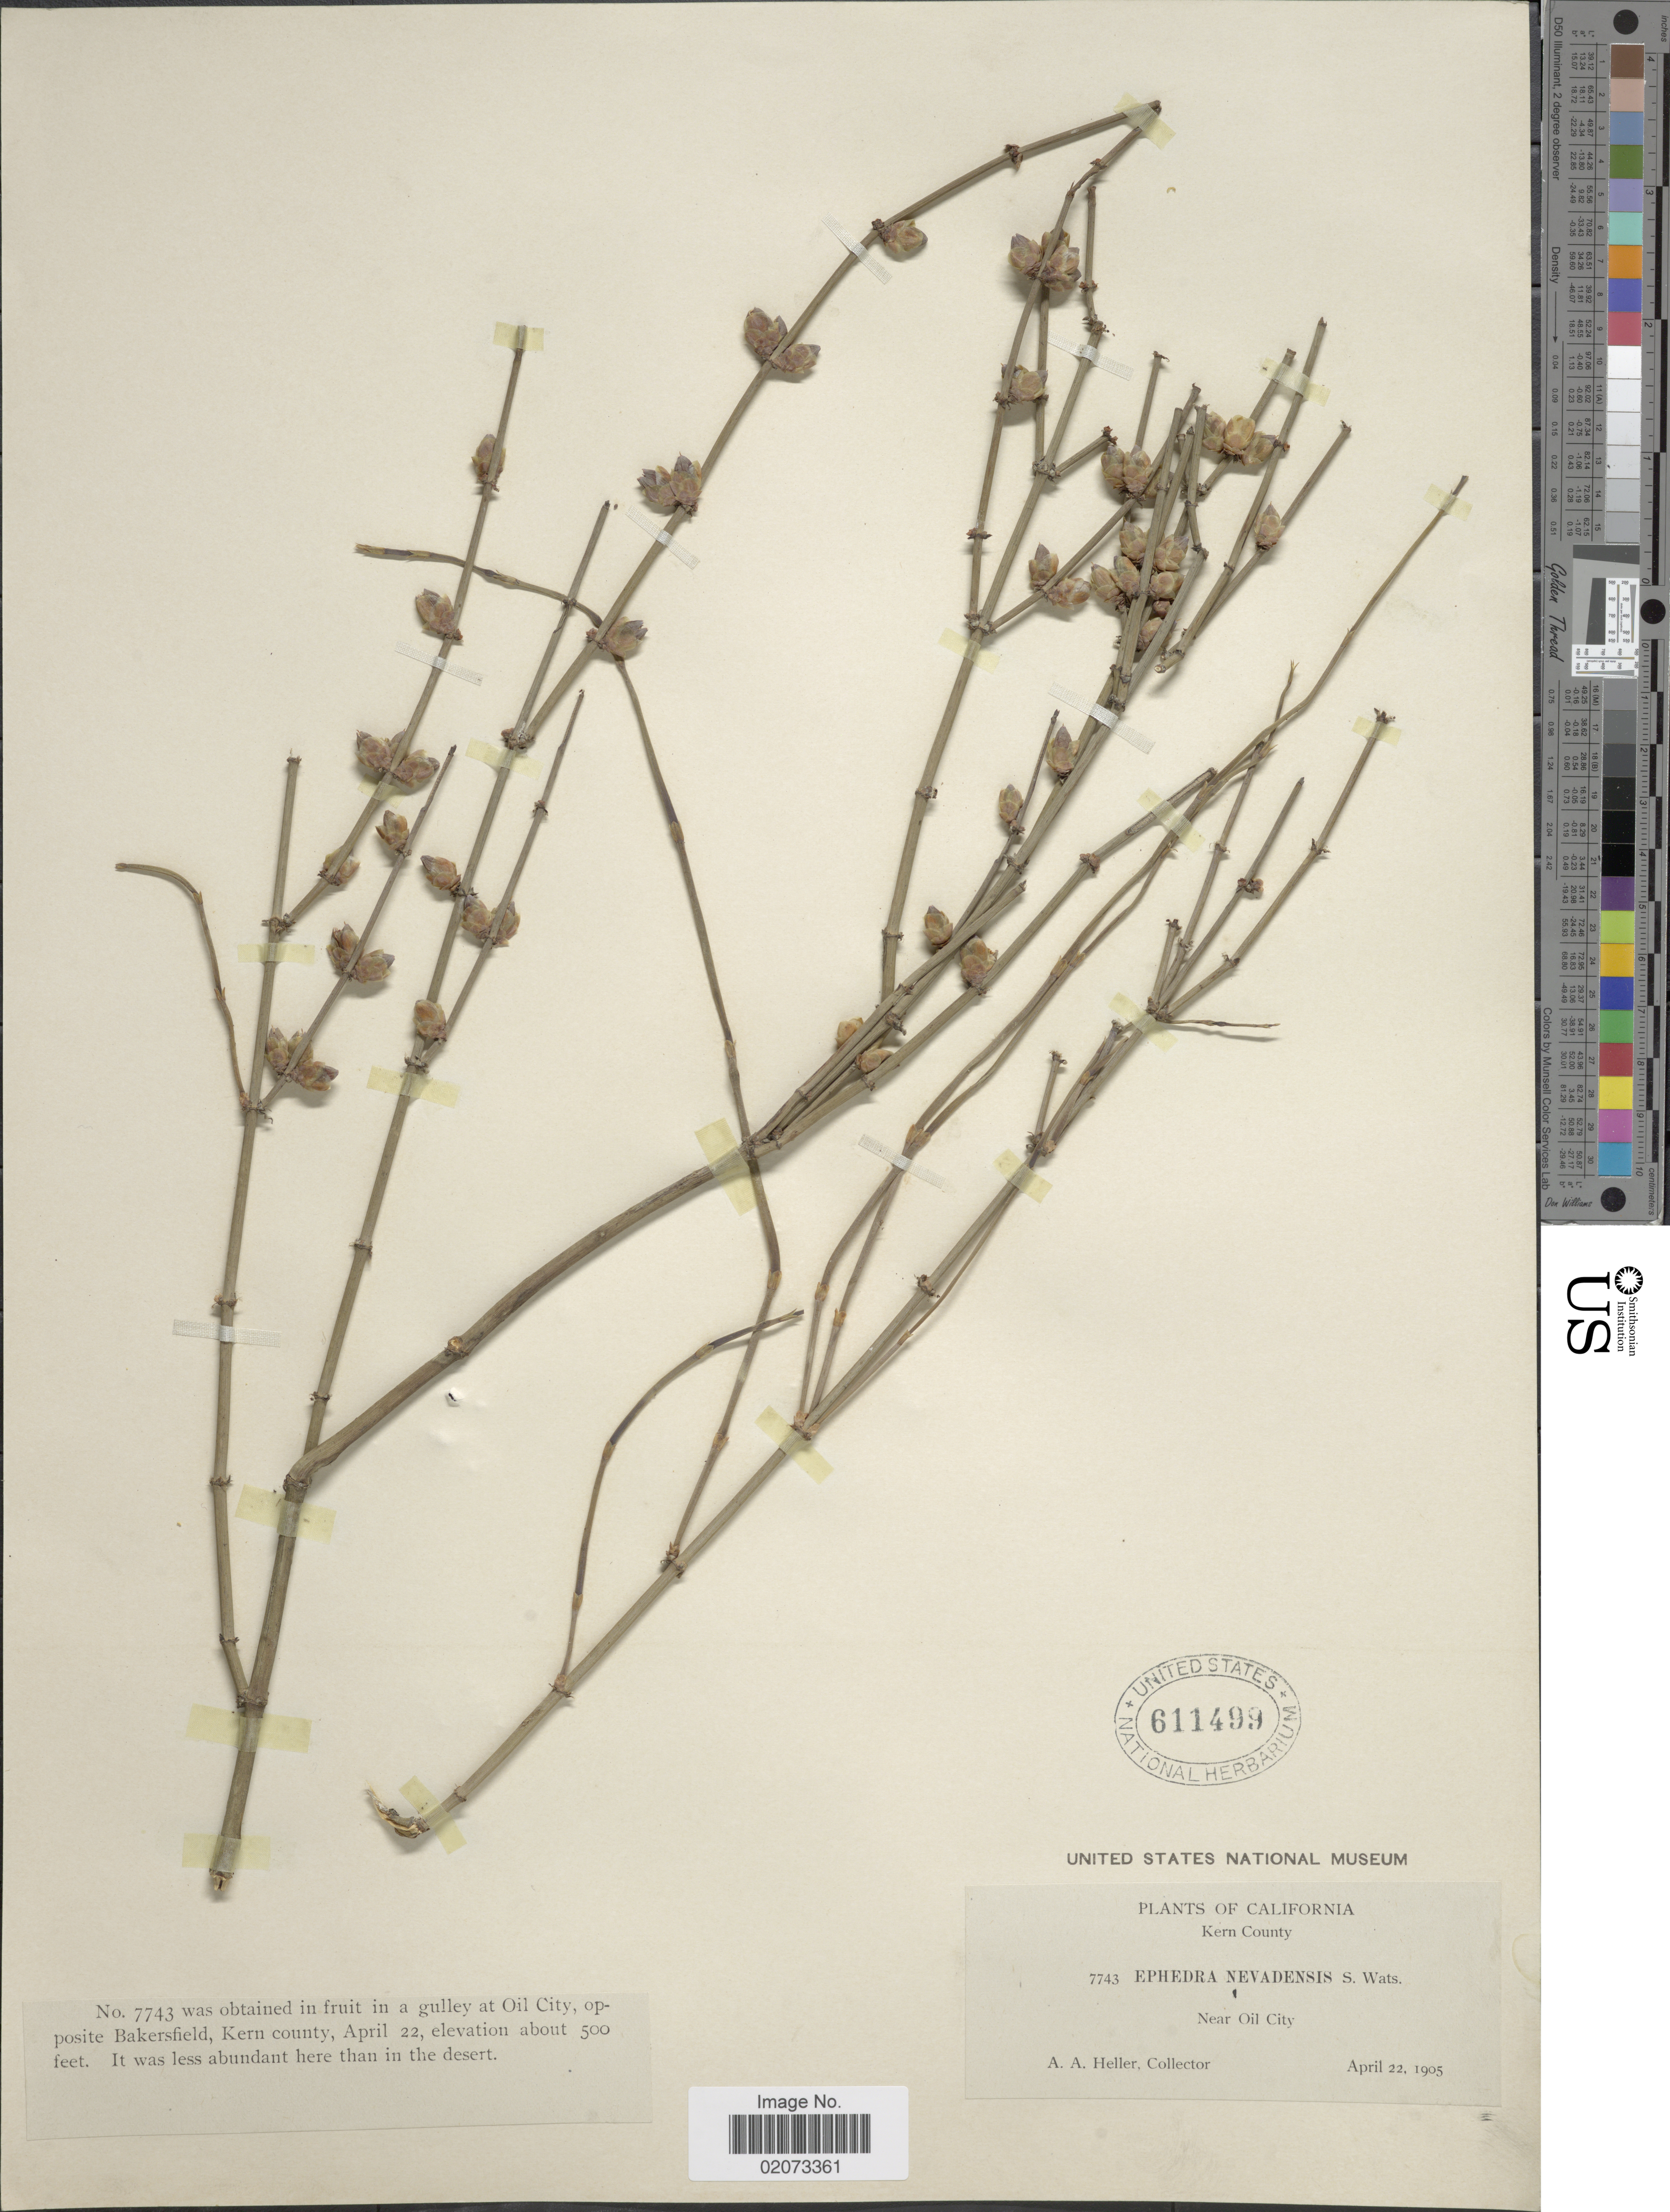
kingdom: Plantae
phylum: Tracheophyta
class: Gnetopsida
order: Ephedrales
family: Ephedraceae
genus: Ephedra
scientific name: Ephedra nevadensis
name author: S. Watson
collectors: A. A. Heller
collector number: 7743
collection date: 1905-04-22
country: United States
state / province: California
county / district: Kern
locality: California. Kern County. Near Oil City. In gulley at Oil City, opposite Bakersfield, Kern County.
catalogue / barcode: US 611499